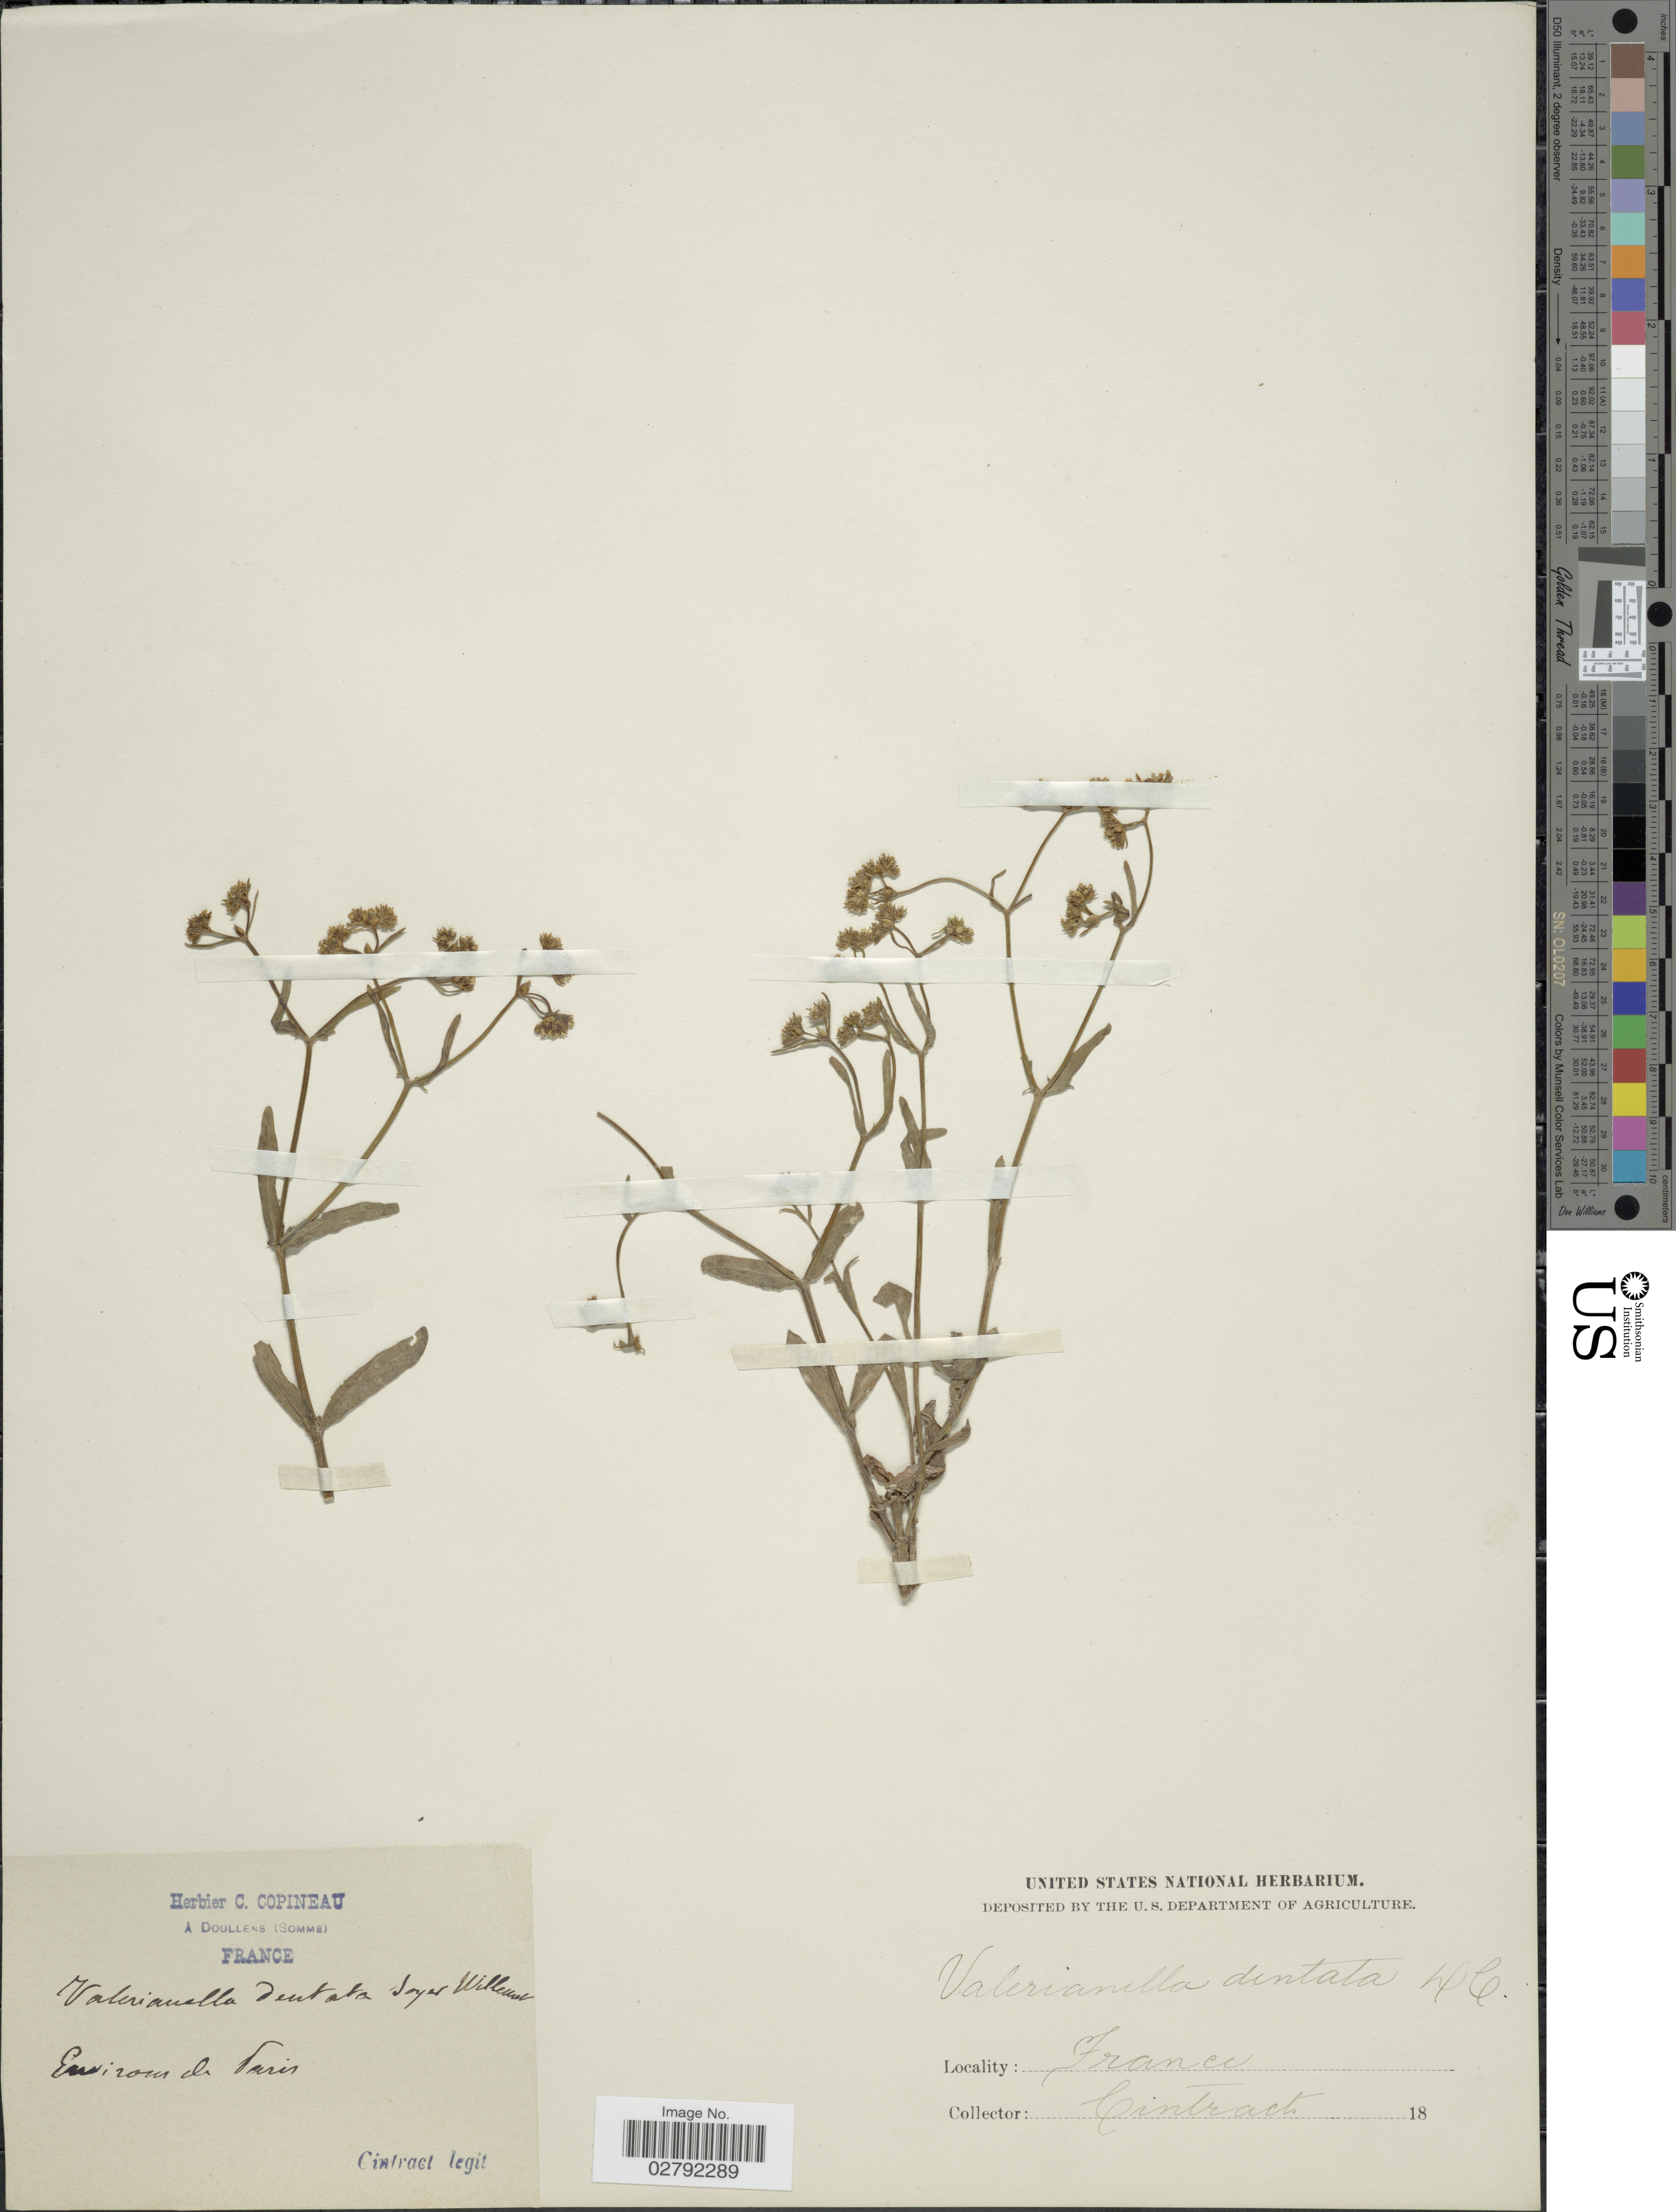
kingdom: Plantae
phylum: Tracheophyta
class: Magnoliopsida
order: Dipsacales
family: Caprifoliaceae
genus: Valerianella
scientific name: Valerianella dentata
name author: (L.) Pollich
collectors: Cintract, --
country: France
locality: Environs de Paris